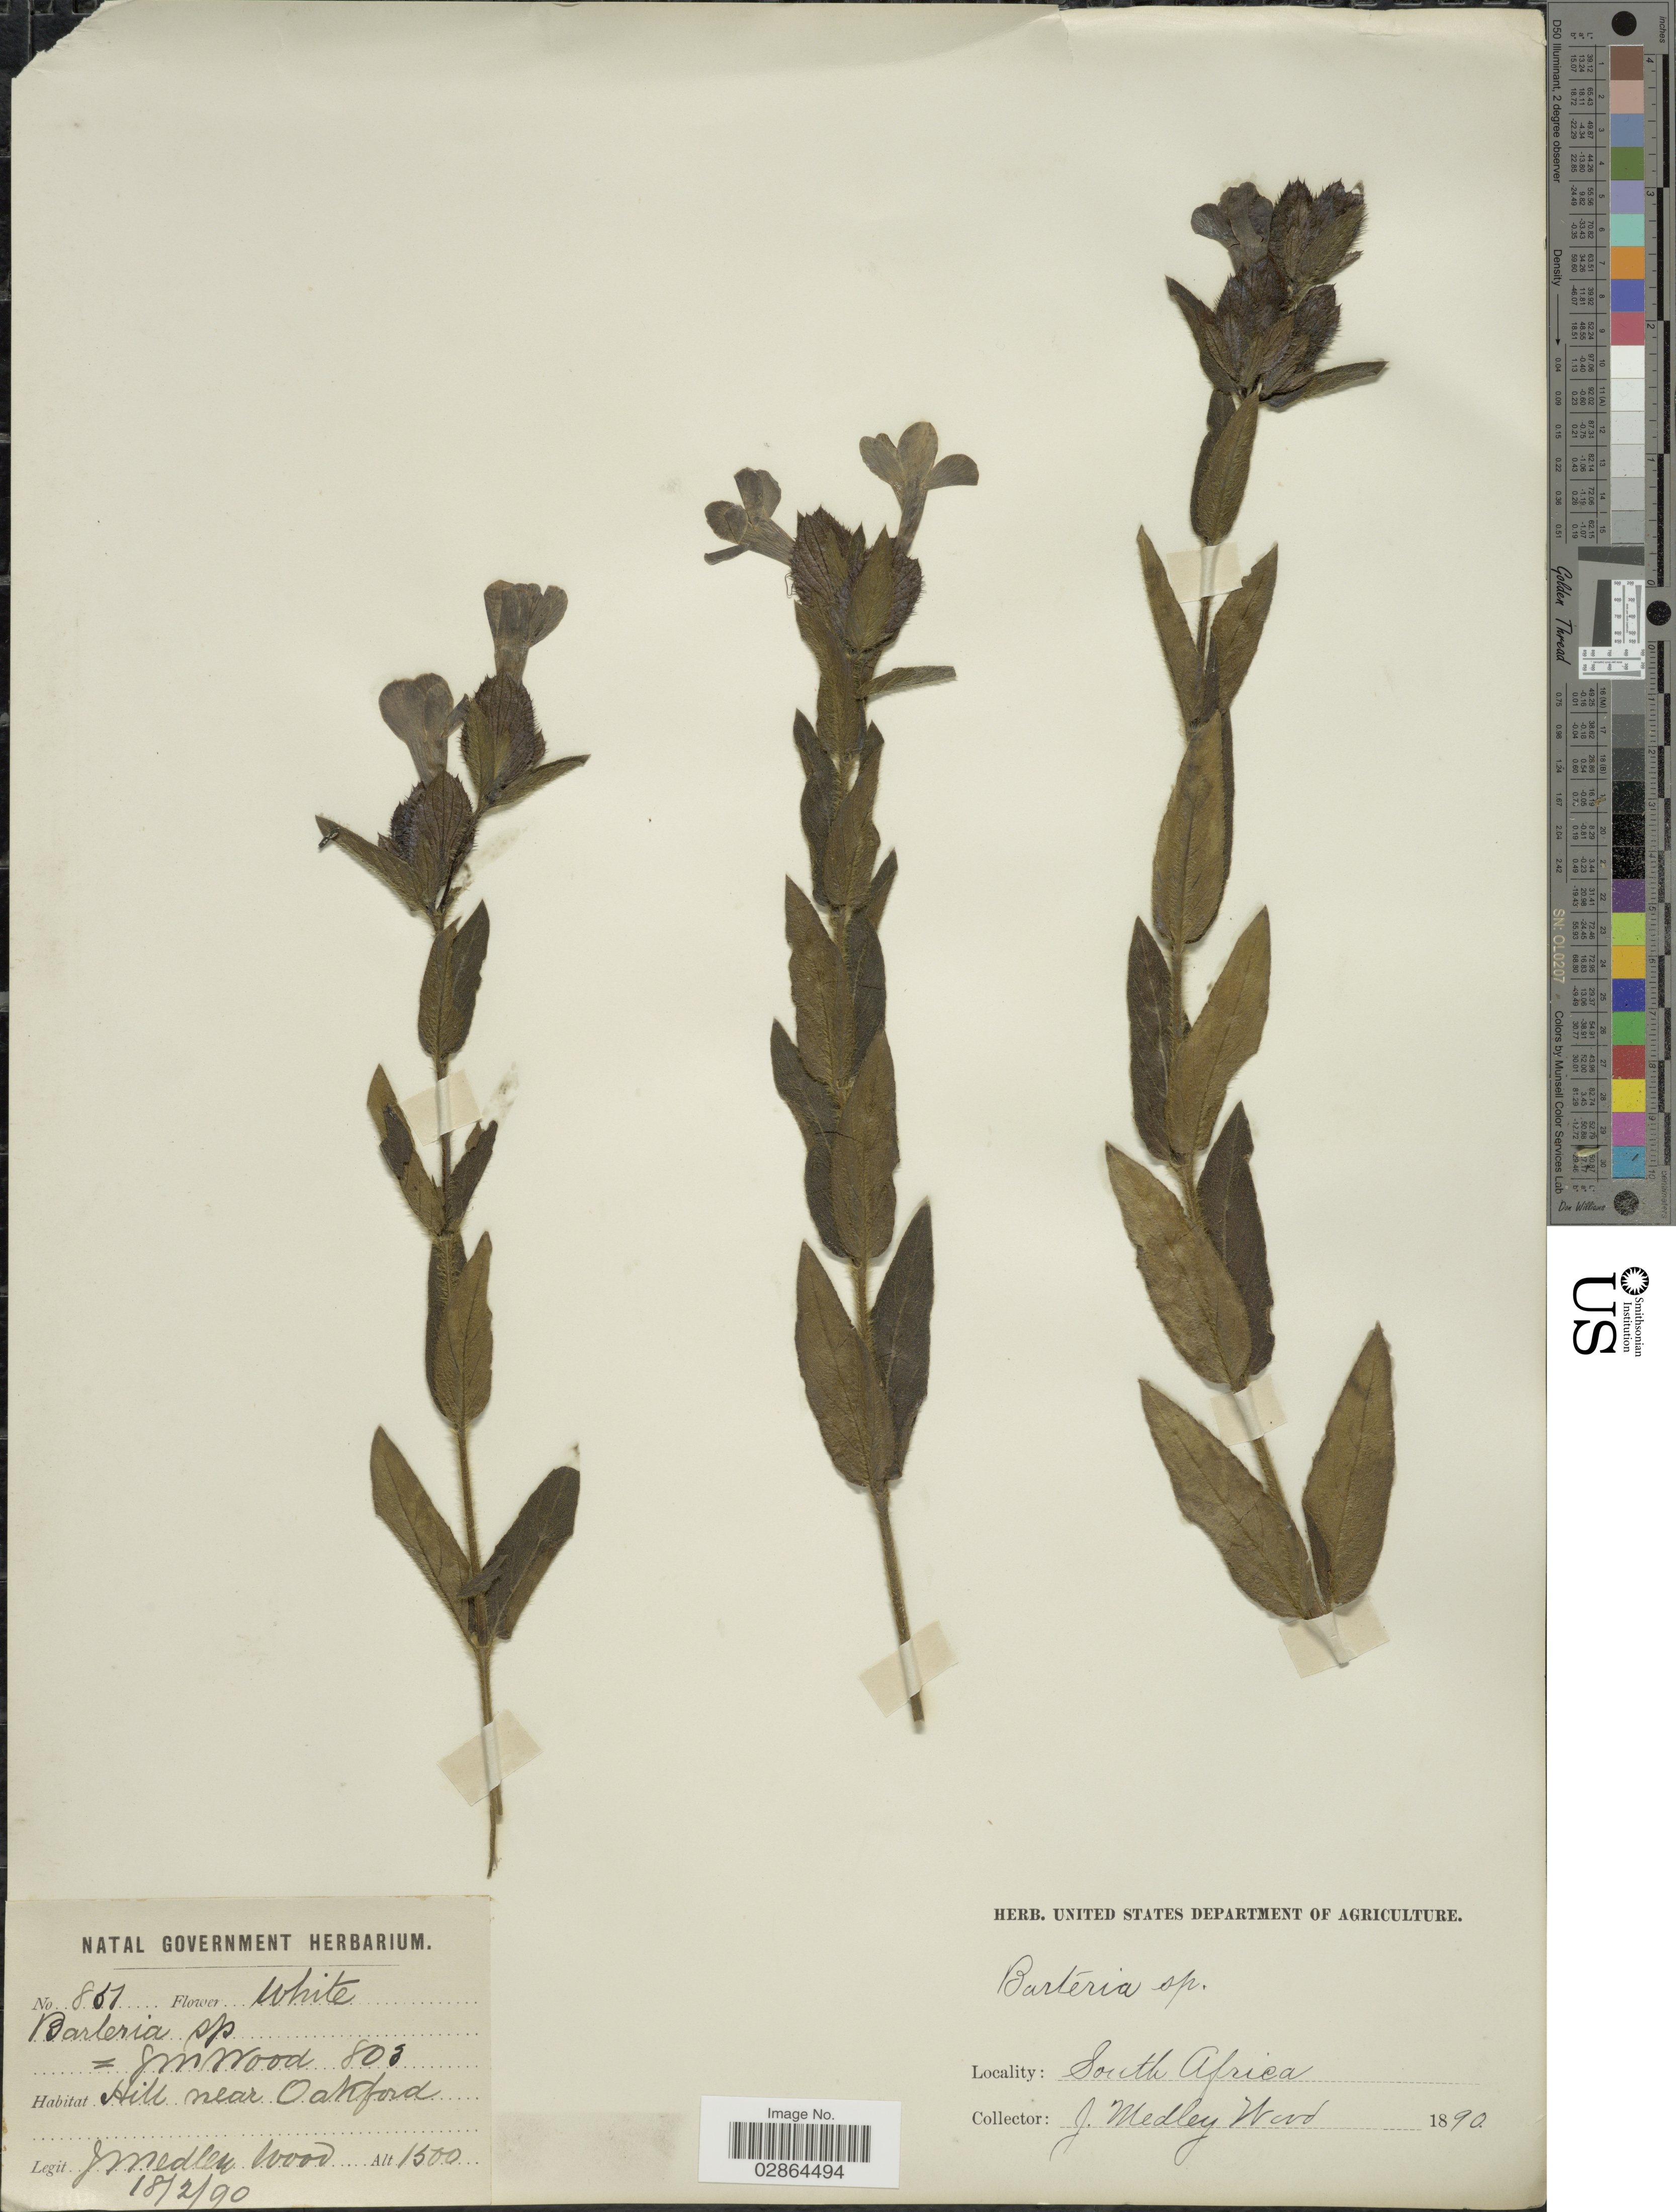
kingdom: Plantae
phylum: Tracheophyta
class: Magnoliopsida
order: Lamiales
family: Acanthaceae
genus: Barleria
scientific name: Barleria sp.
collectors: J. Medley Wood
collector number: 851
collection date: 1890-02-18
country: South Africa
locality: Hill near Oakford.